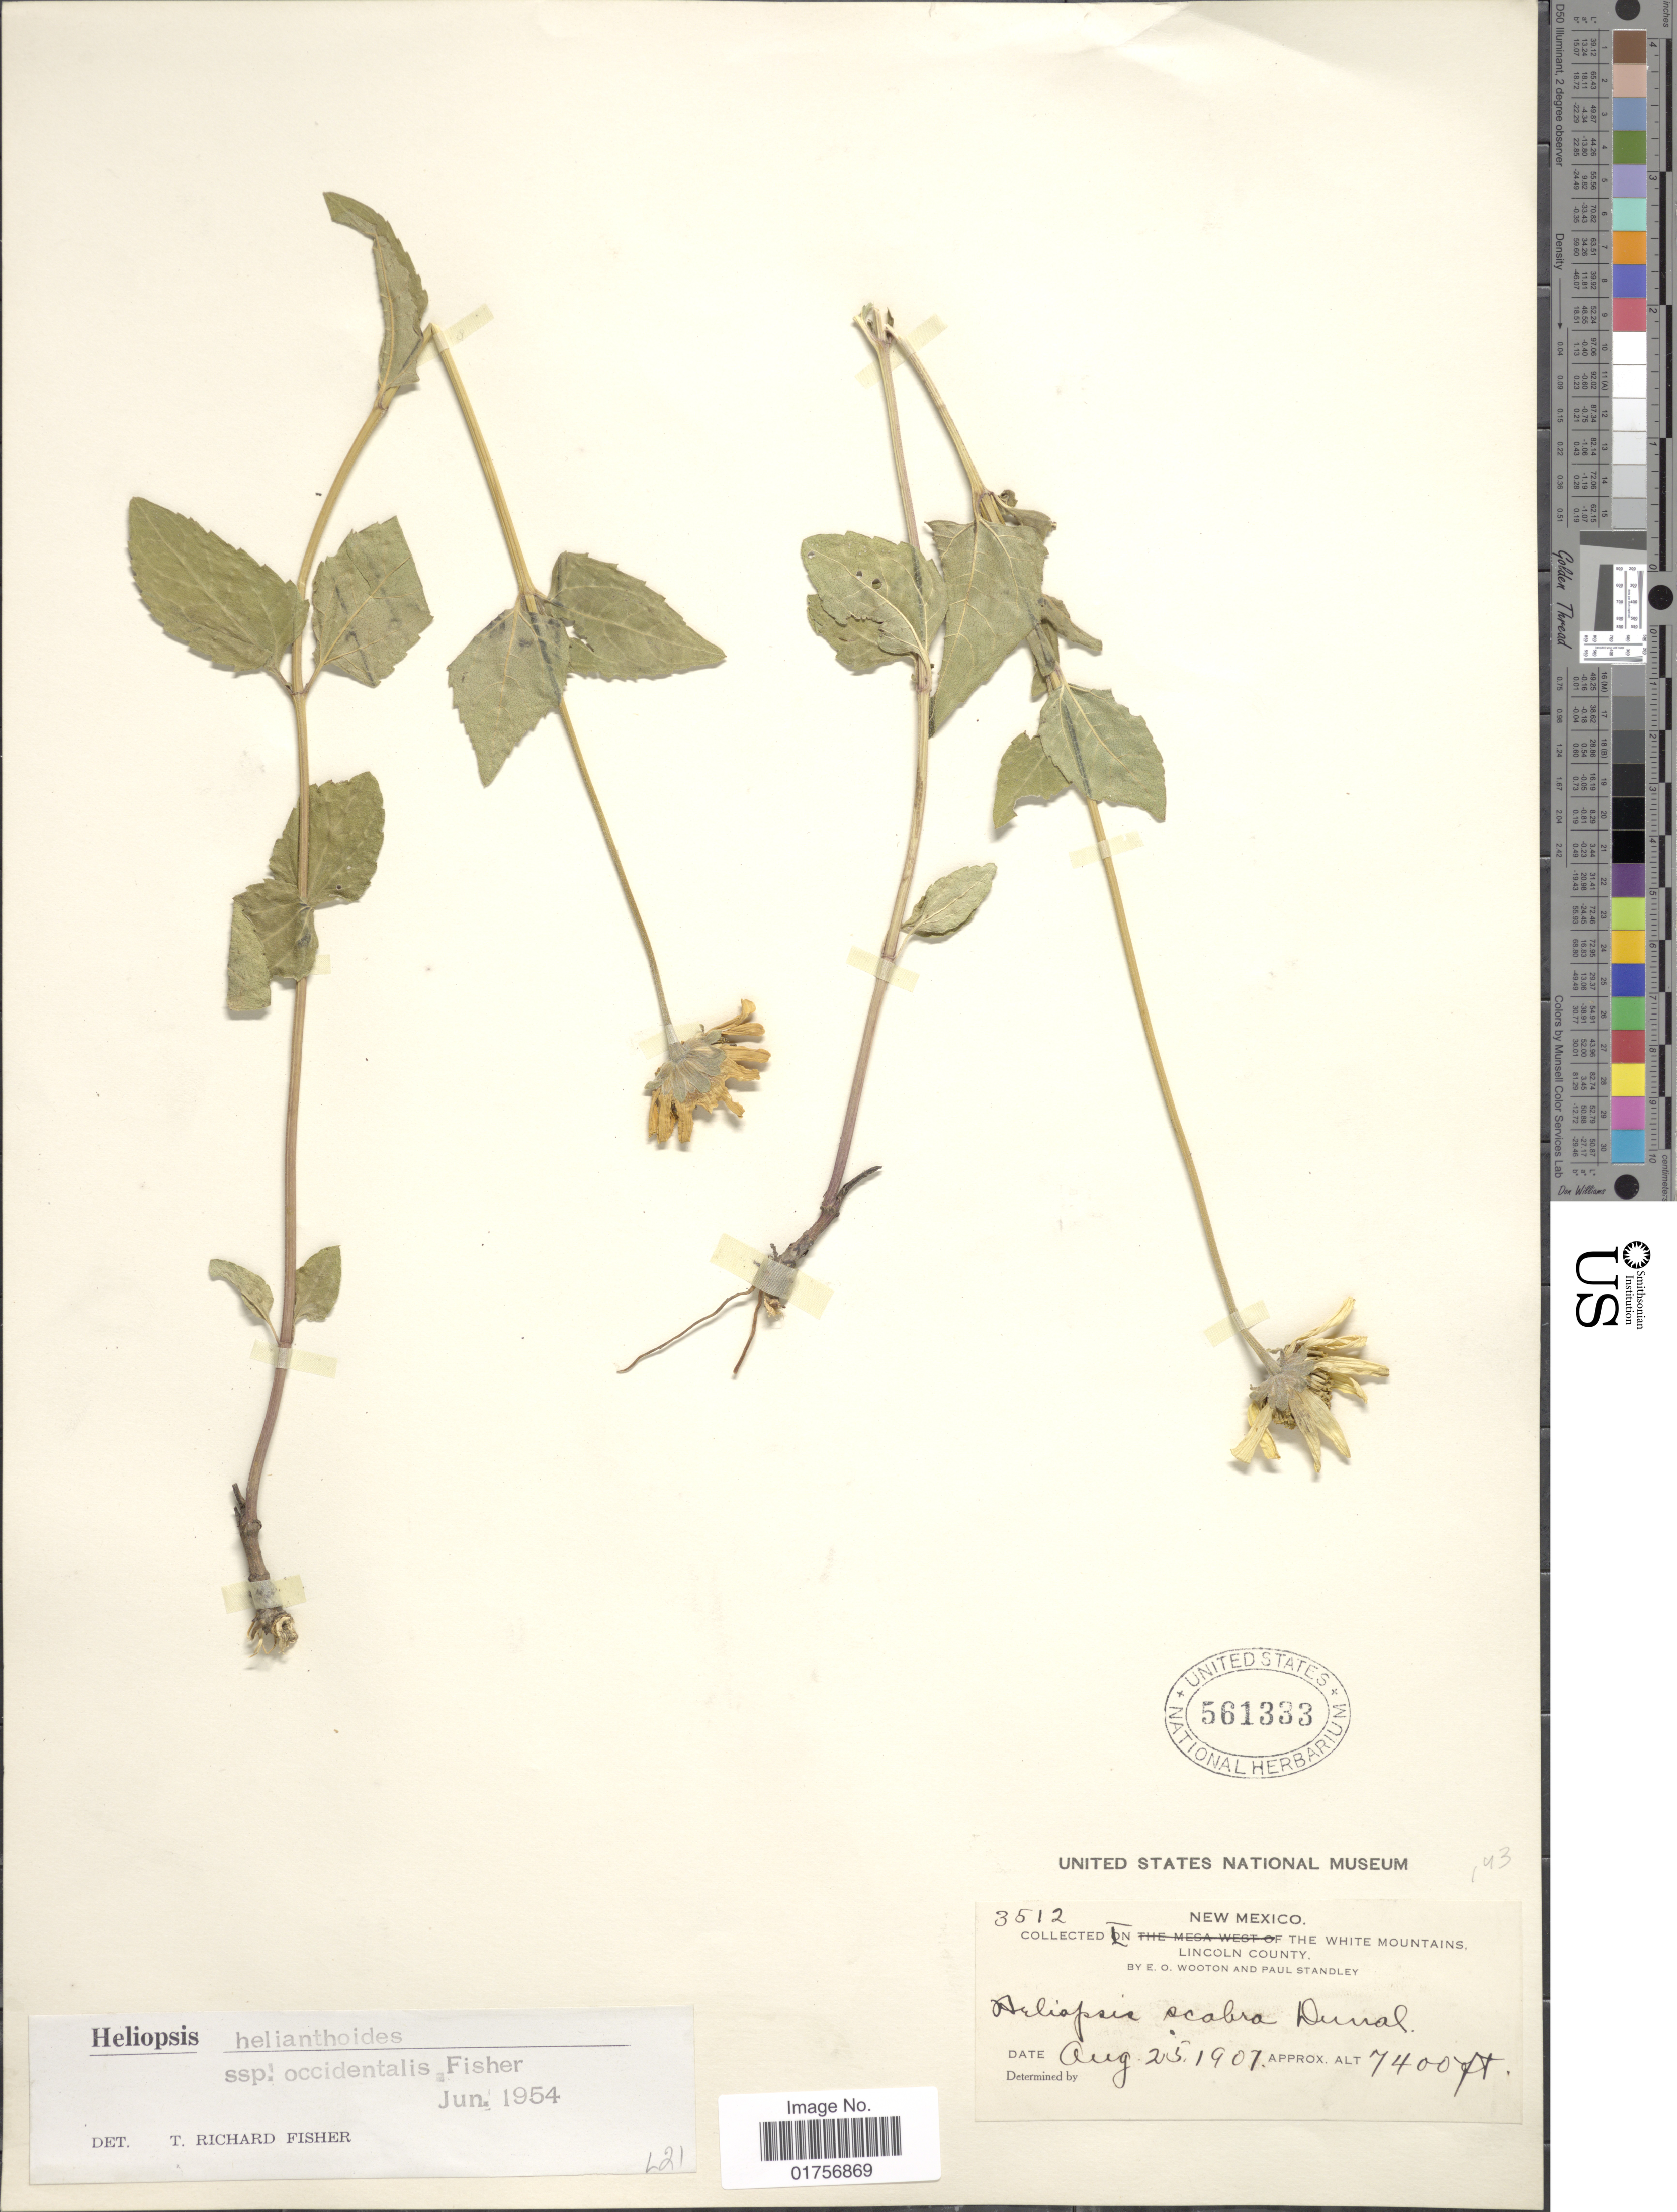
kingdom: Plantae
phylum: Tracheophyta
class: Magnoliopsida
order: Asterales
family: Asteraceae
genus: Heliopsis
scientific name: Heliopsis helianthoides subsp. occidentalis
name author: T.R. Fisher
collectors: E. O. Wooton & P. C. Standley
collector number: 3512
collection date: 1907-08-25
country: United States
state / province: New Mexico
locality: In The White Mountains, Lincoln County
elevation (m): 2256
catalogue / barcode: US 561333